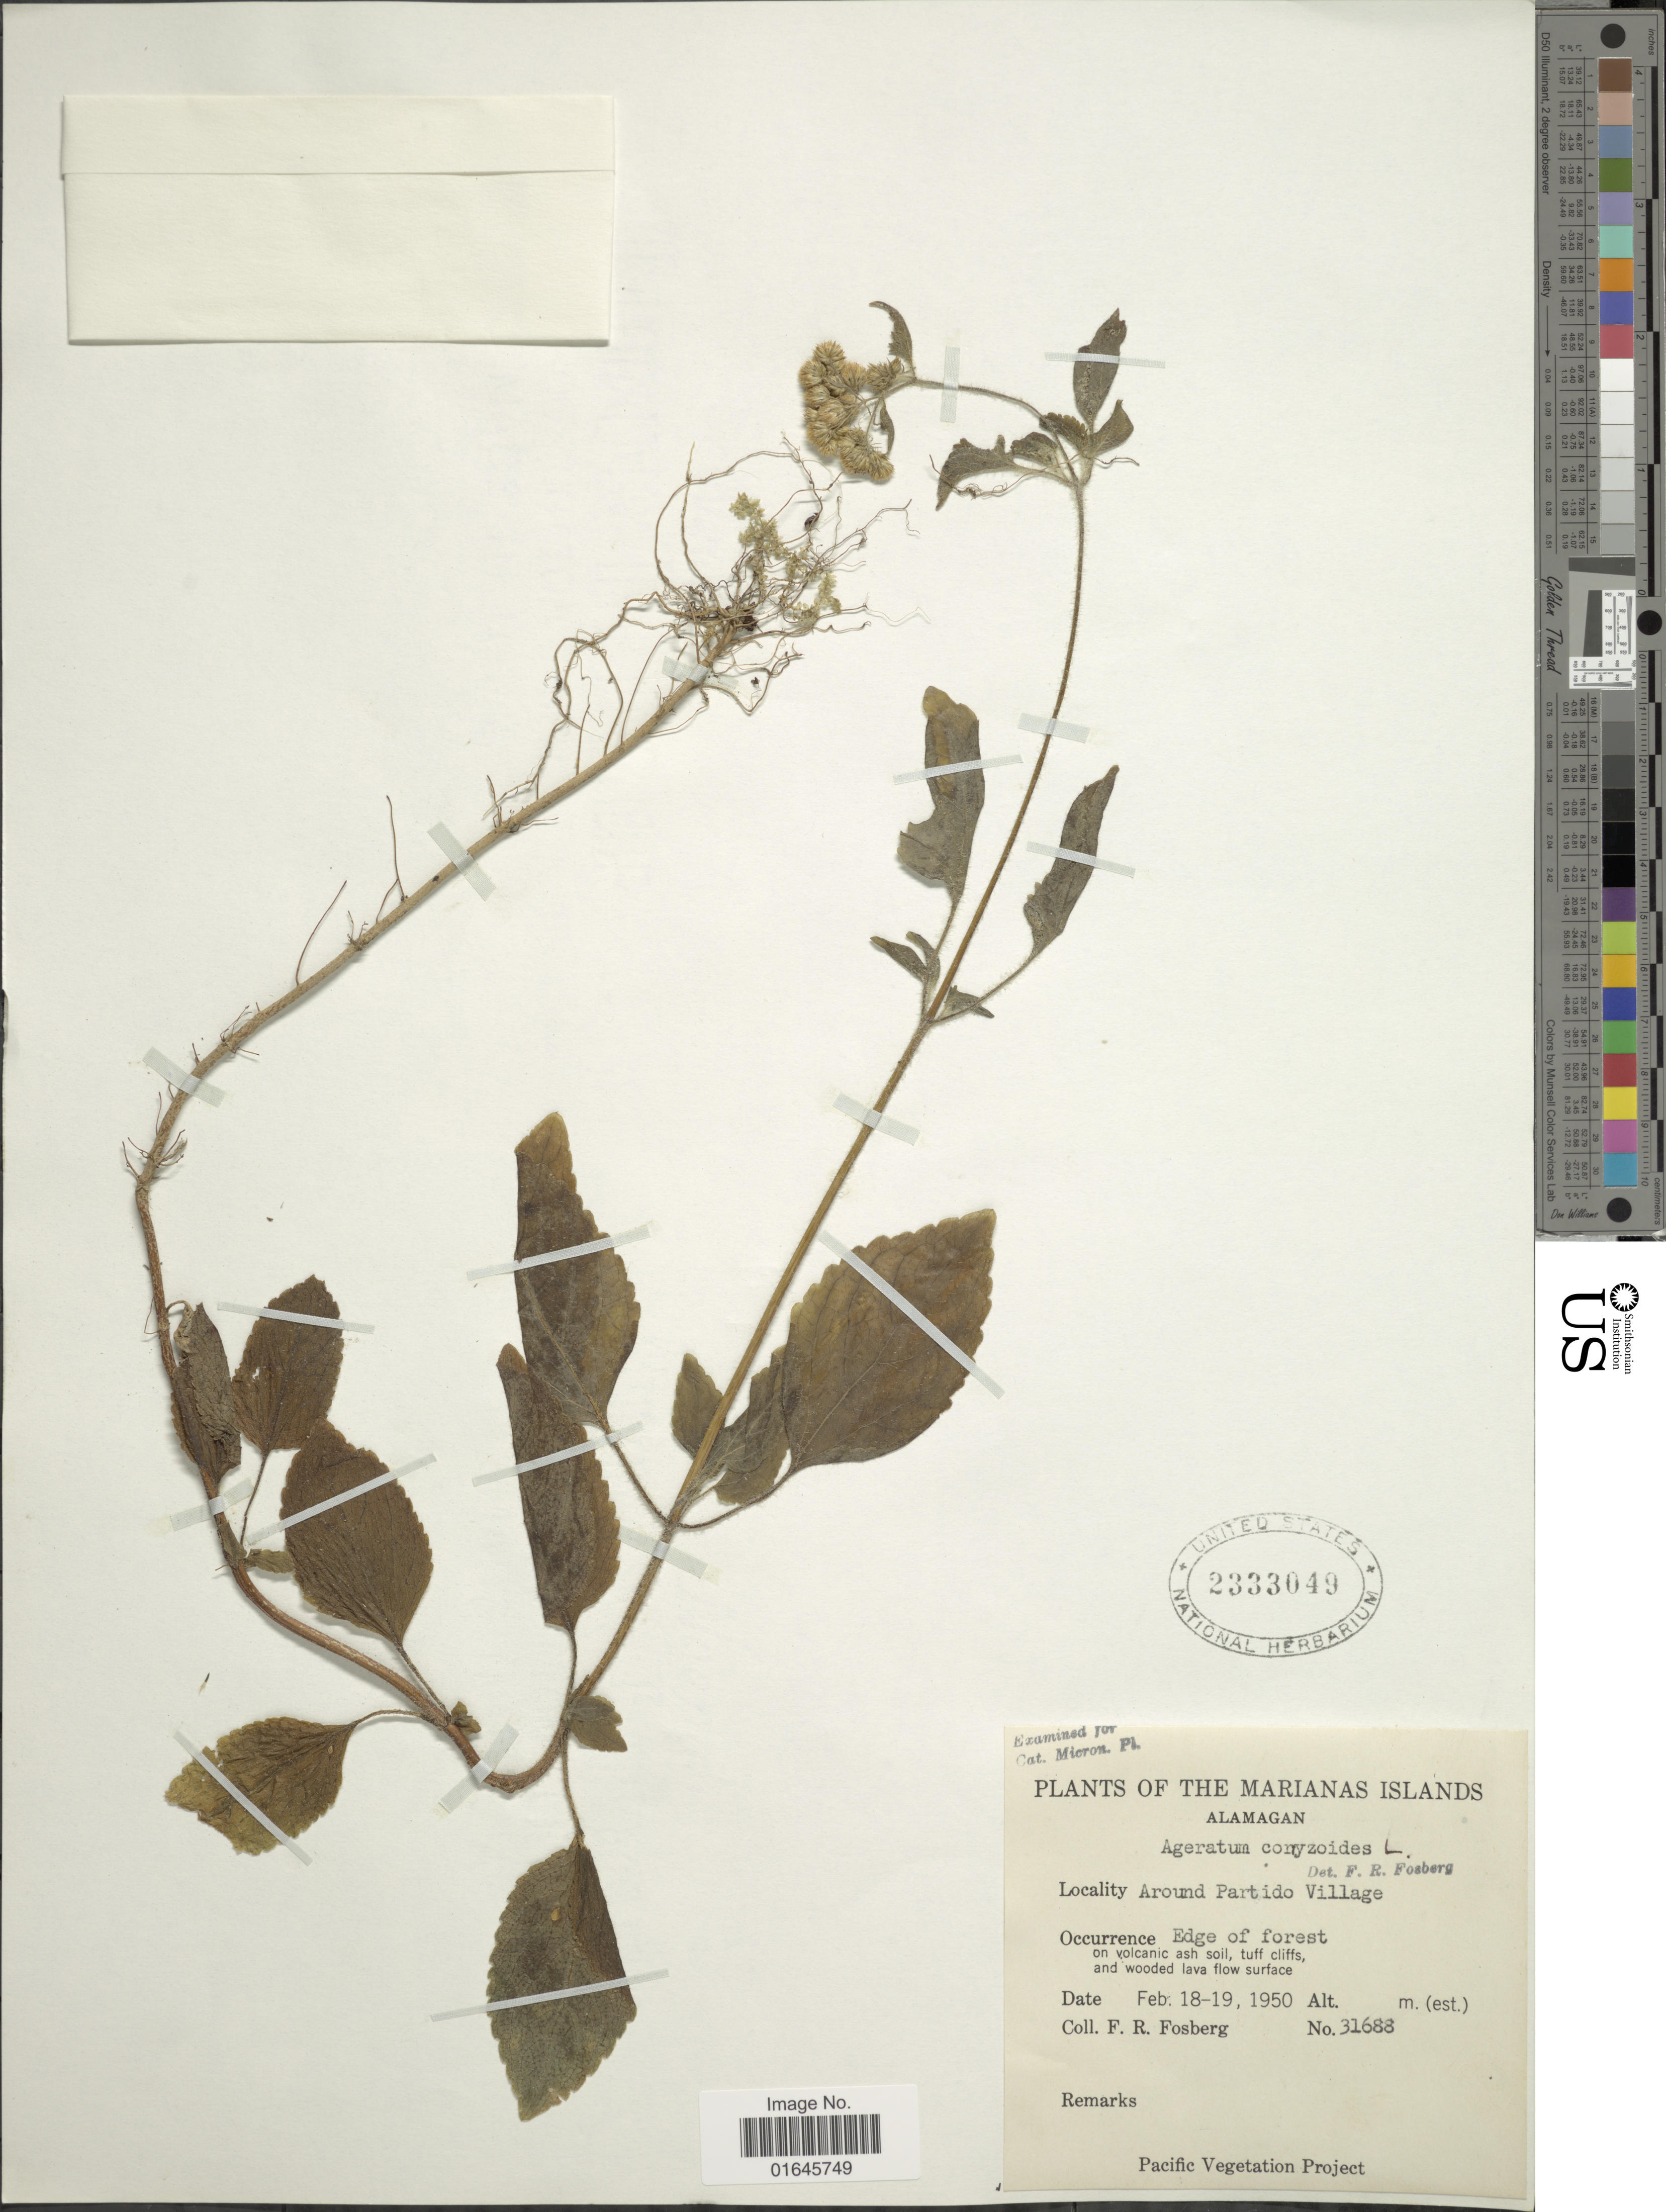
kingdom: Plantae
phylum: Tracheophyta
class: Magnoliopsida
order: Asterales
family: Asteraceae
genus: Ageratum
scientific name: Ageratum conyzoides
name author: L.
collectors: F. R. Fosberg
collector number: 31688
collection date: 1950-02-18/1950-02-19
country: Northern Mariana Islands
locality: Alamagan, The Mariana Island, Around Partido Village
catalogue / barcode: US 2333049